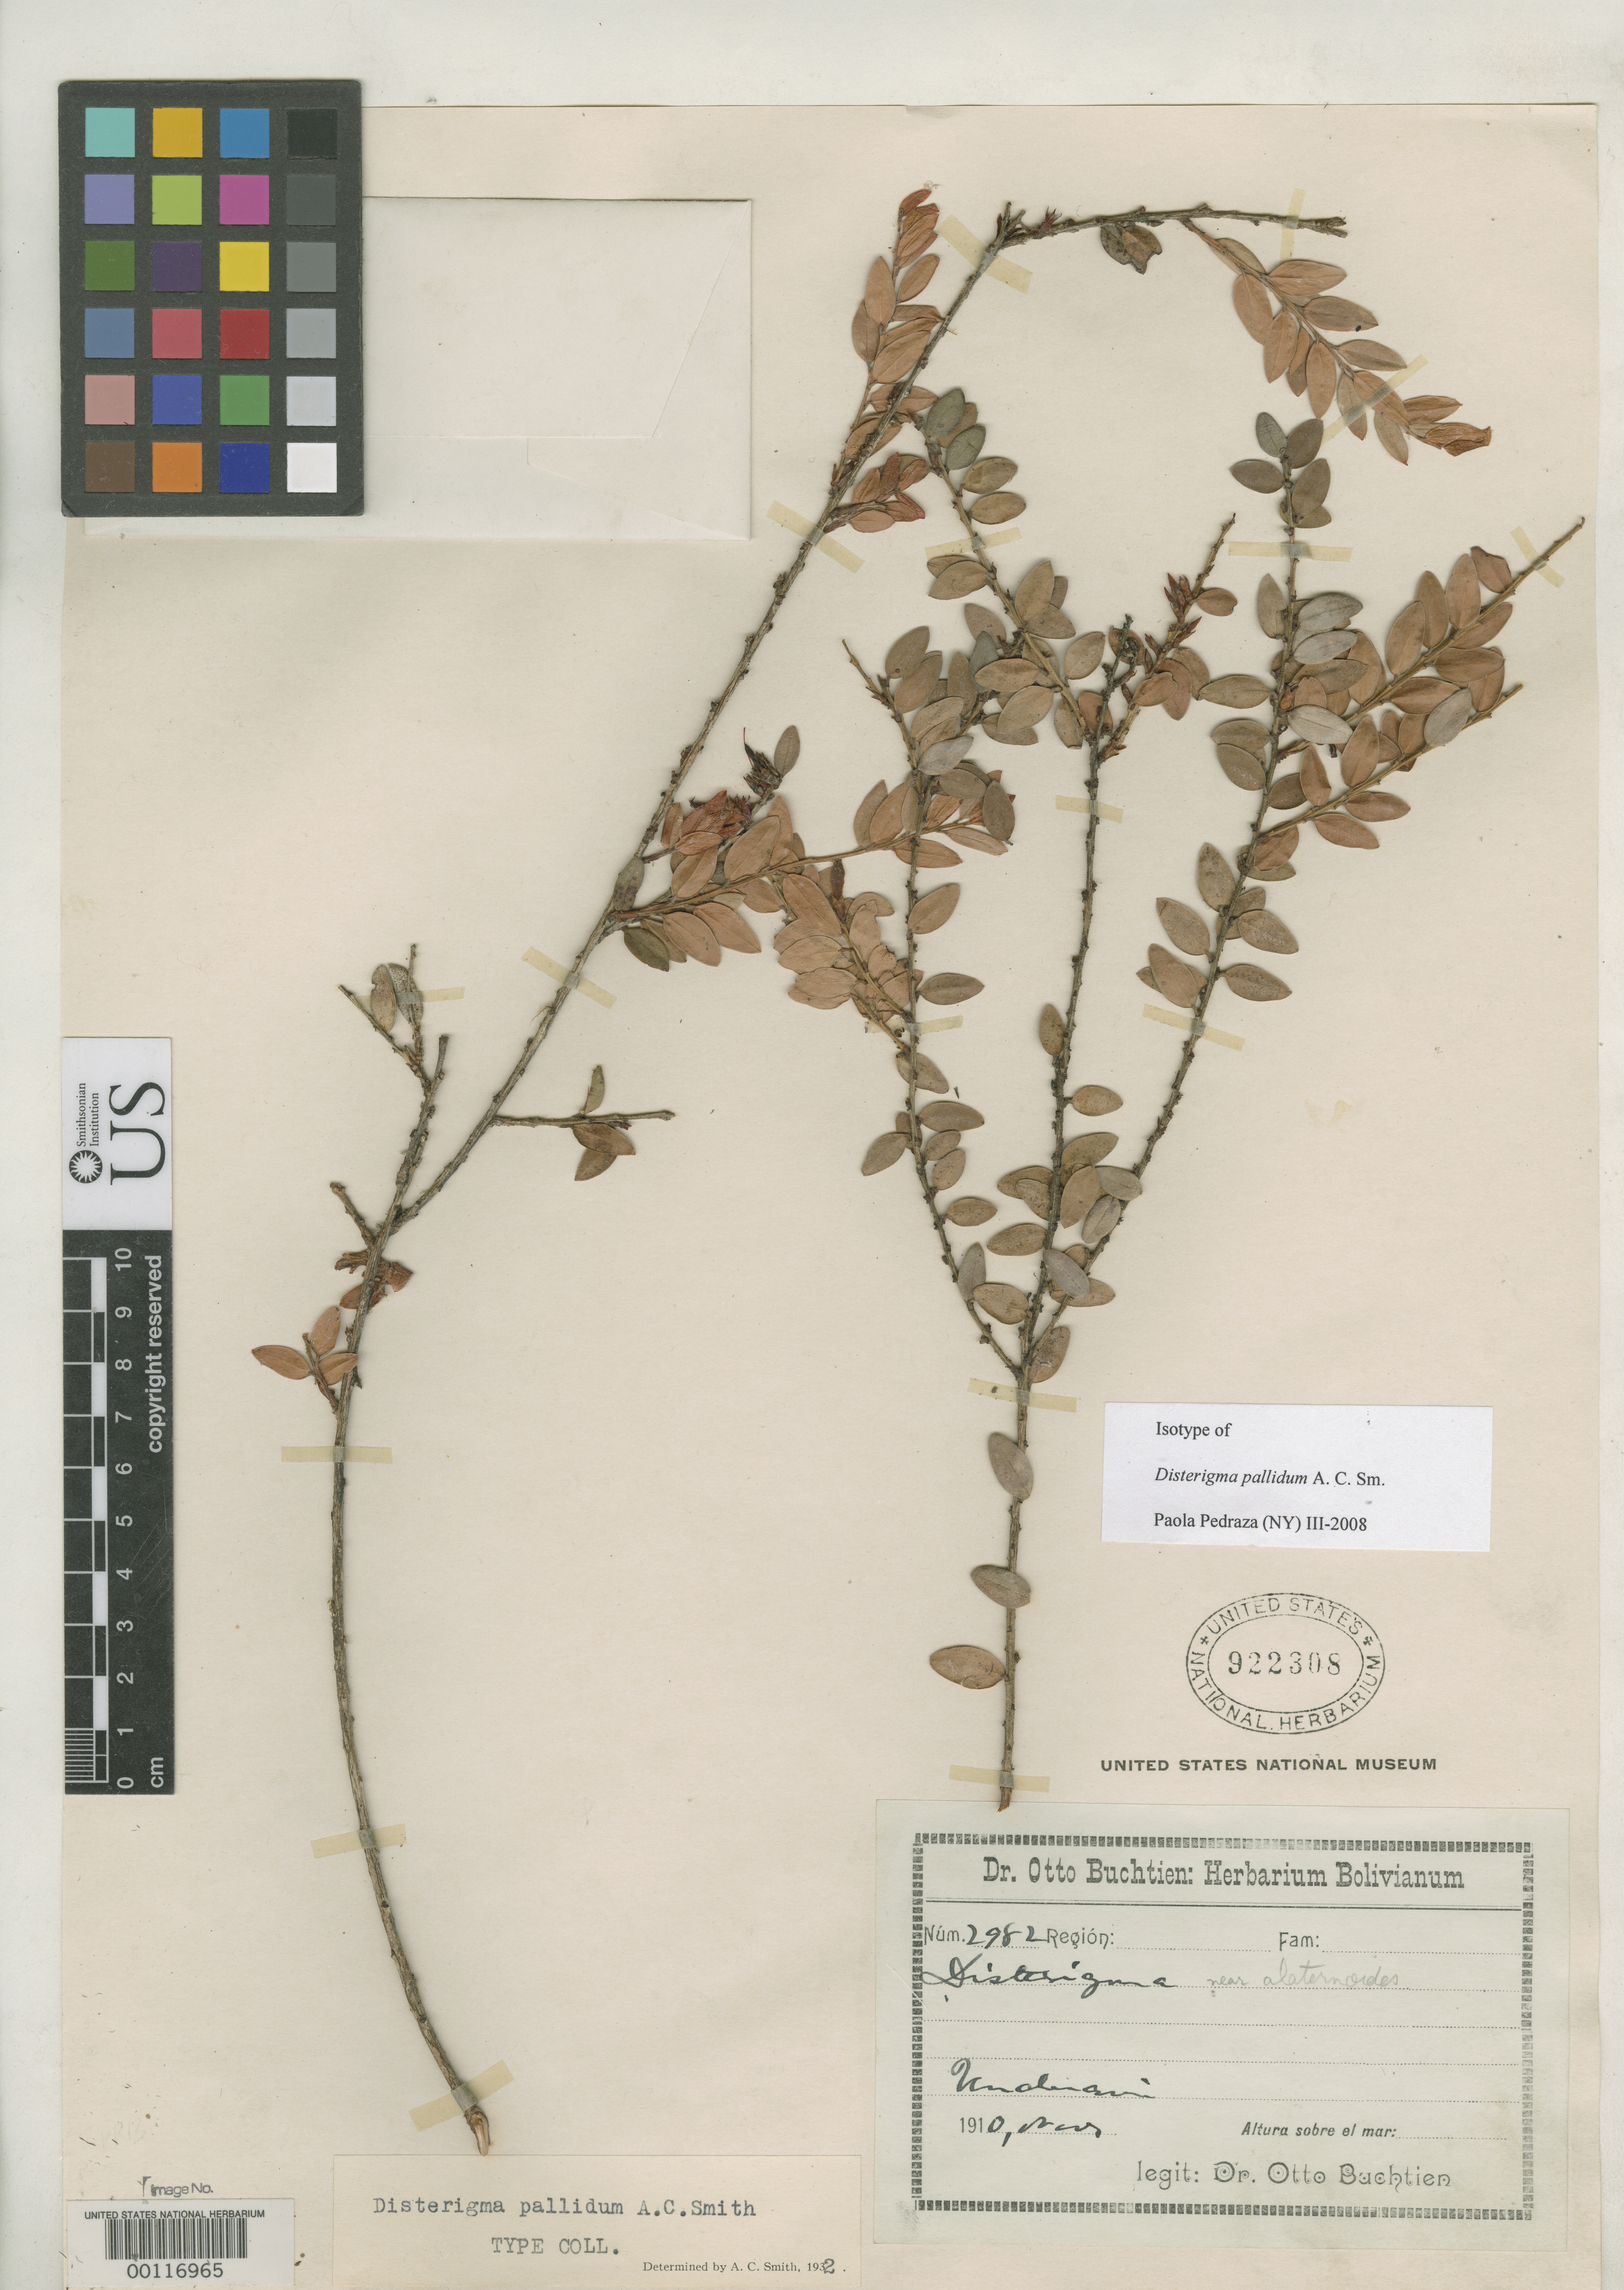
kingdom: Plantae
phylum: Tracheophyta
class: Magnoliopsida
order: Ericales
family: Ericaceae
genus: Disterigma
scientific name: Disterigma pallidum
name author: A.C. Sm.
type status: Isotype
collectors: O. Buchtien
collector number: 2982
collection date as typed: Nov 1910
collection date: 1910-11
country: Bolivia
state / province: La Paz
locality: Unduavi.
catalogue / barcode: US 922308